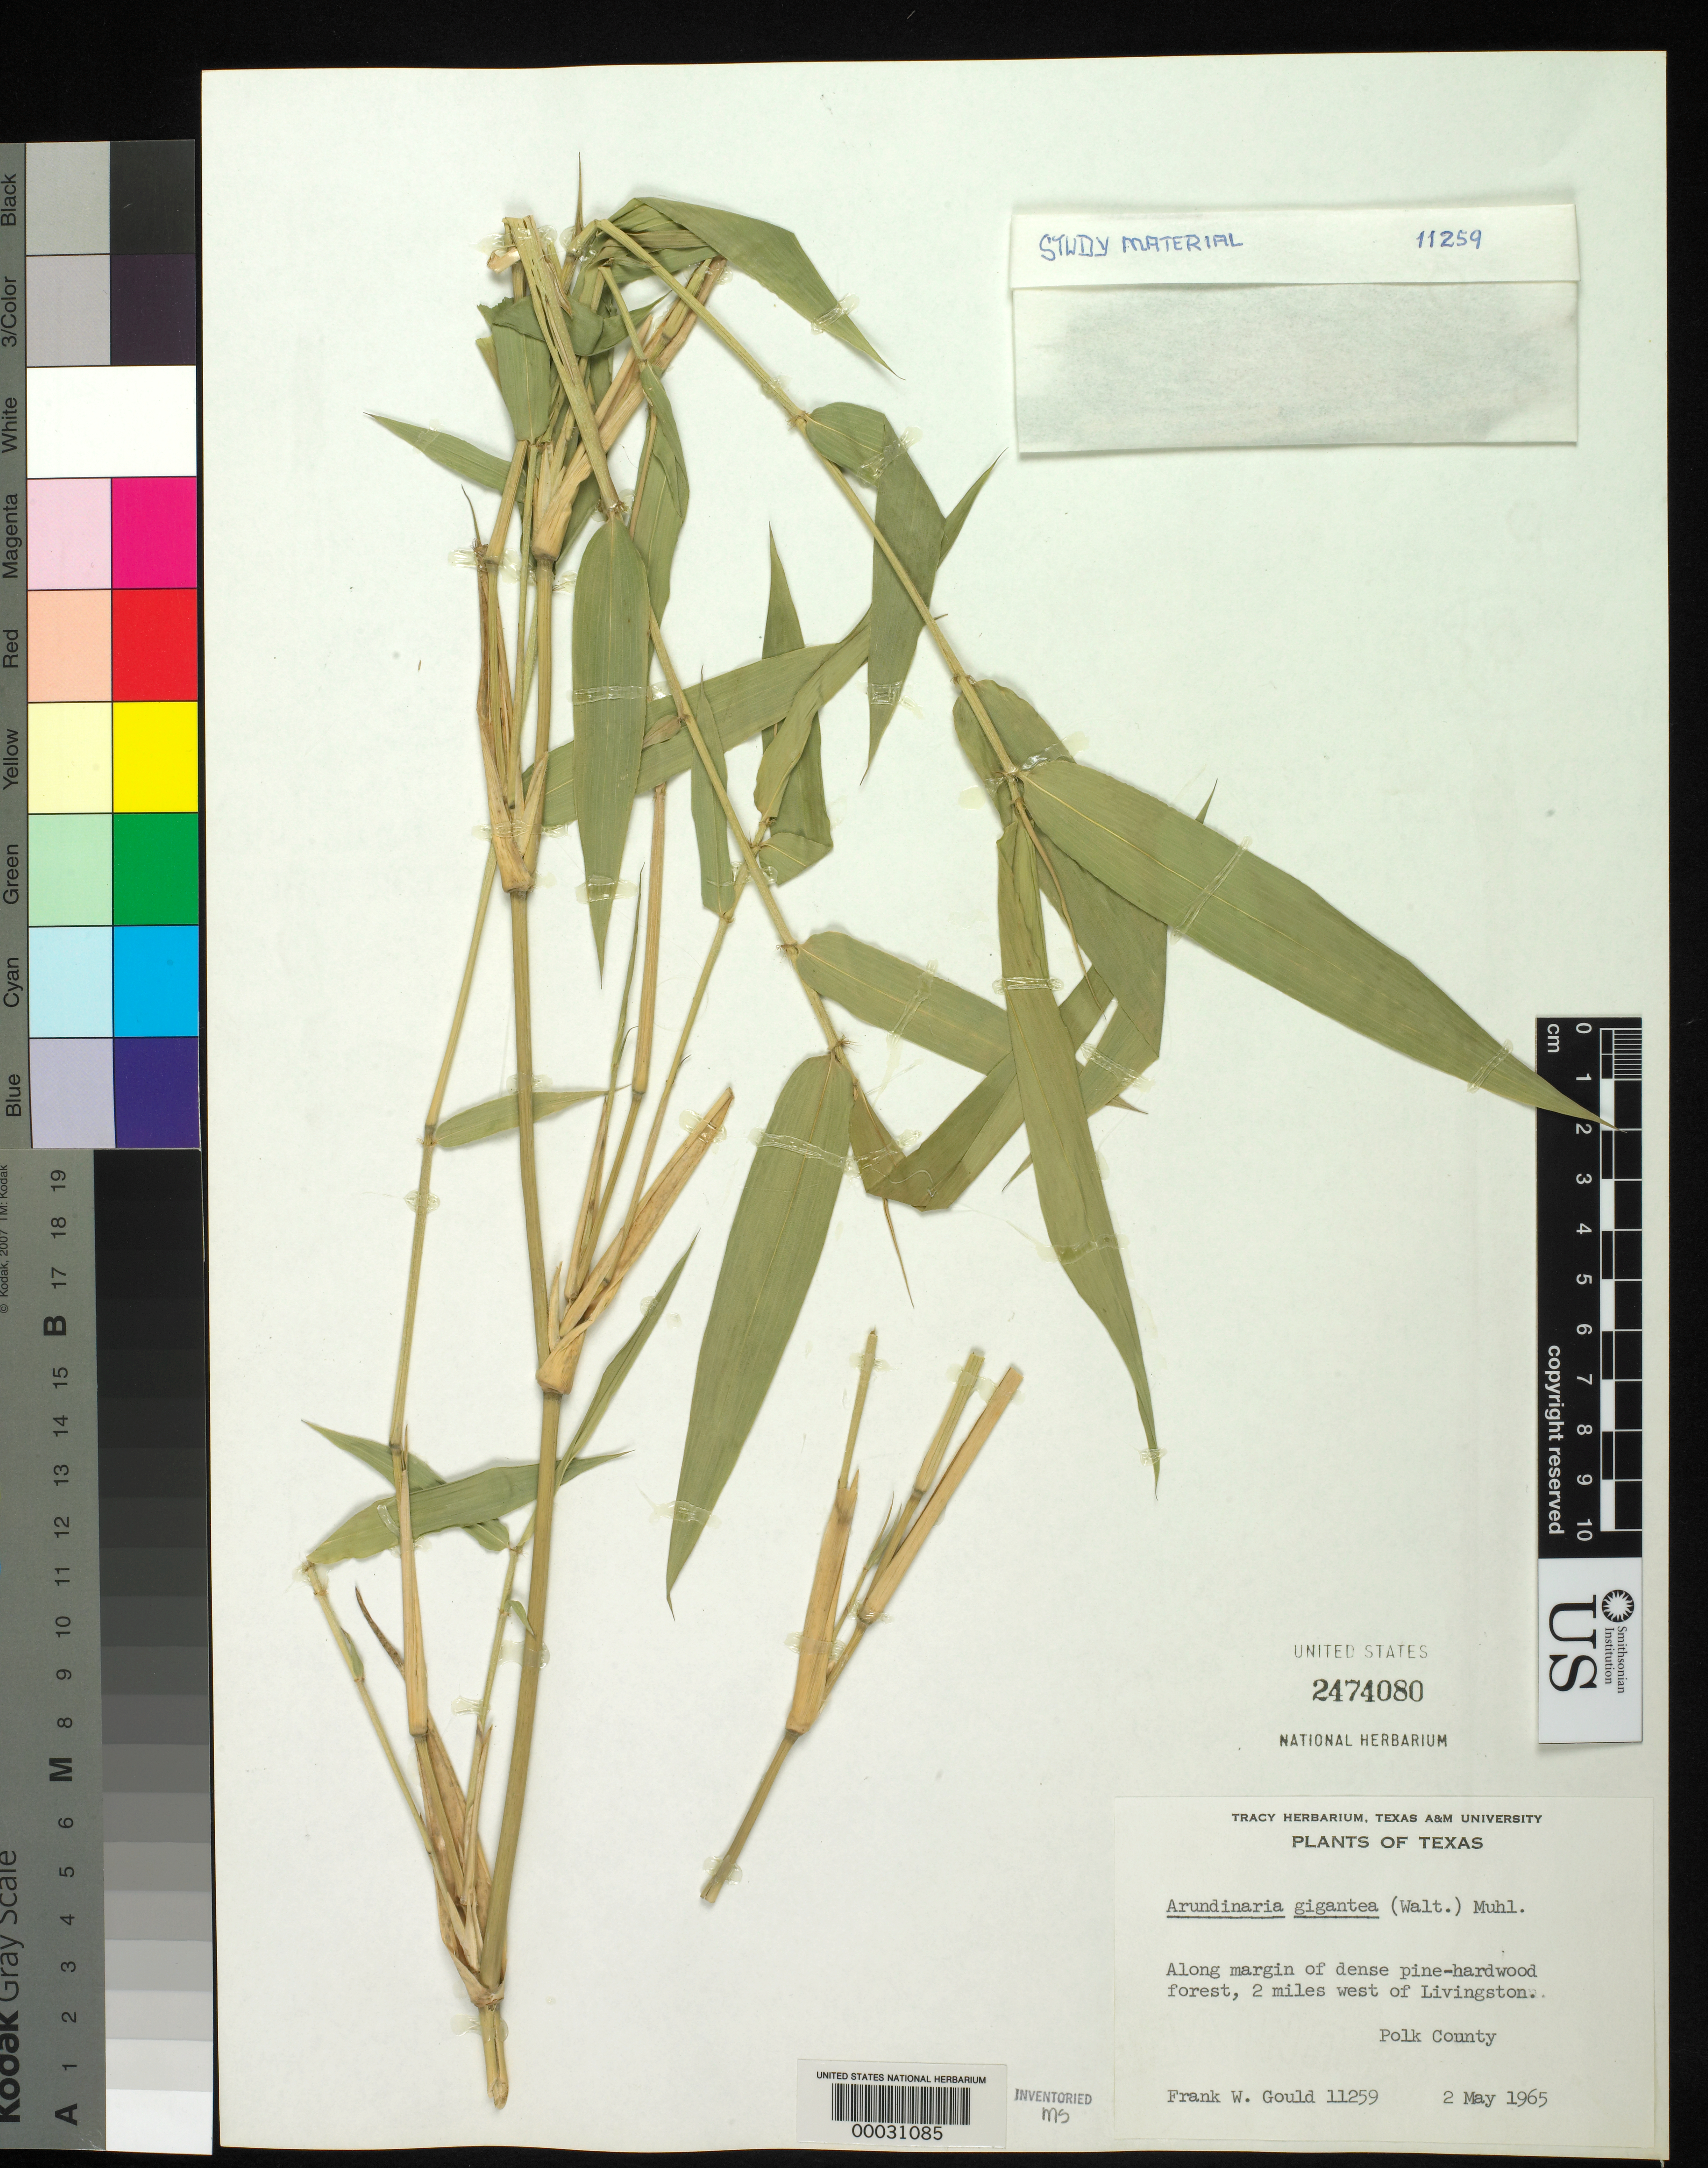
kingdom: Plantae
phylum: Tracheophyta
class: Liliopsida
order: Poales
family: Poaceae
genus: Arundinaria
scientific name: Arundinaria gigantea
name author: (Walter) Muhl.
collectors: F. Gould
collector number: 11259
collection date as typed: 02 May 1965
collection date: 1965-05-02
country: United States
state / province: Texas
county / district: Polk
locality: Livingston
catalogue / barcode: US 2474080